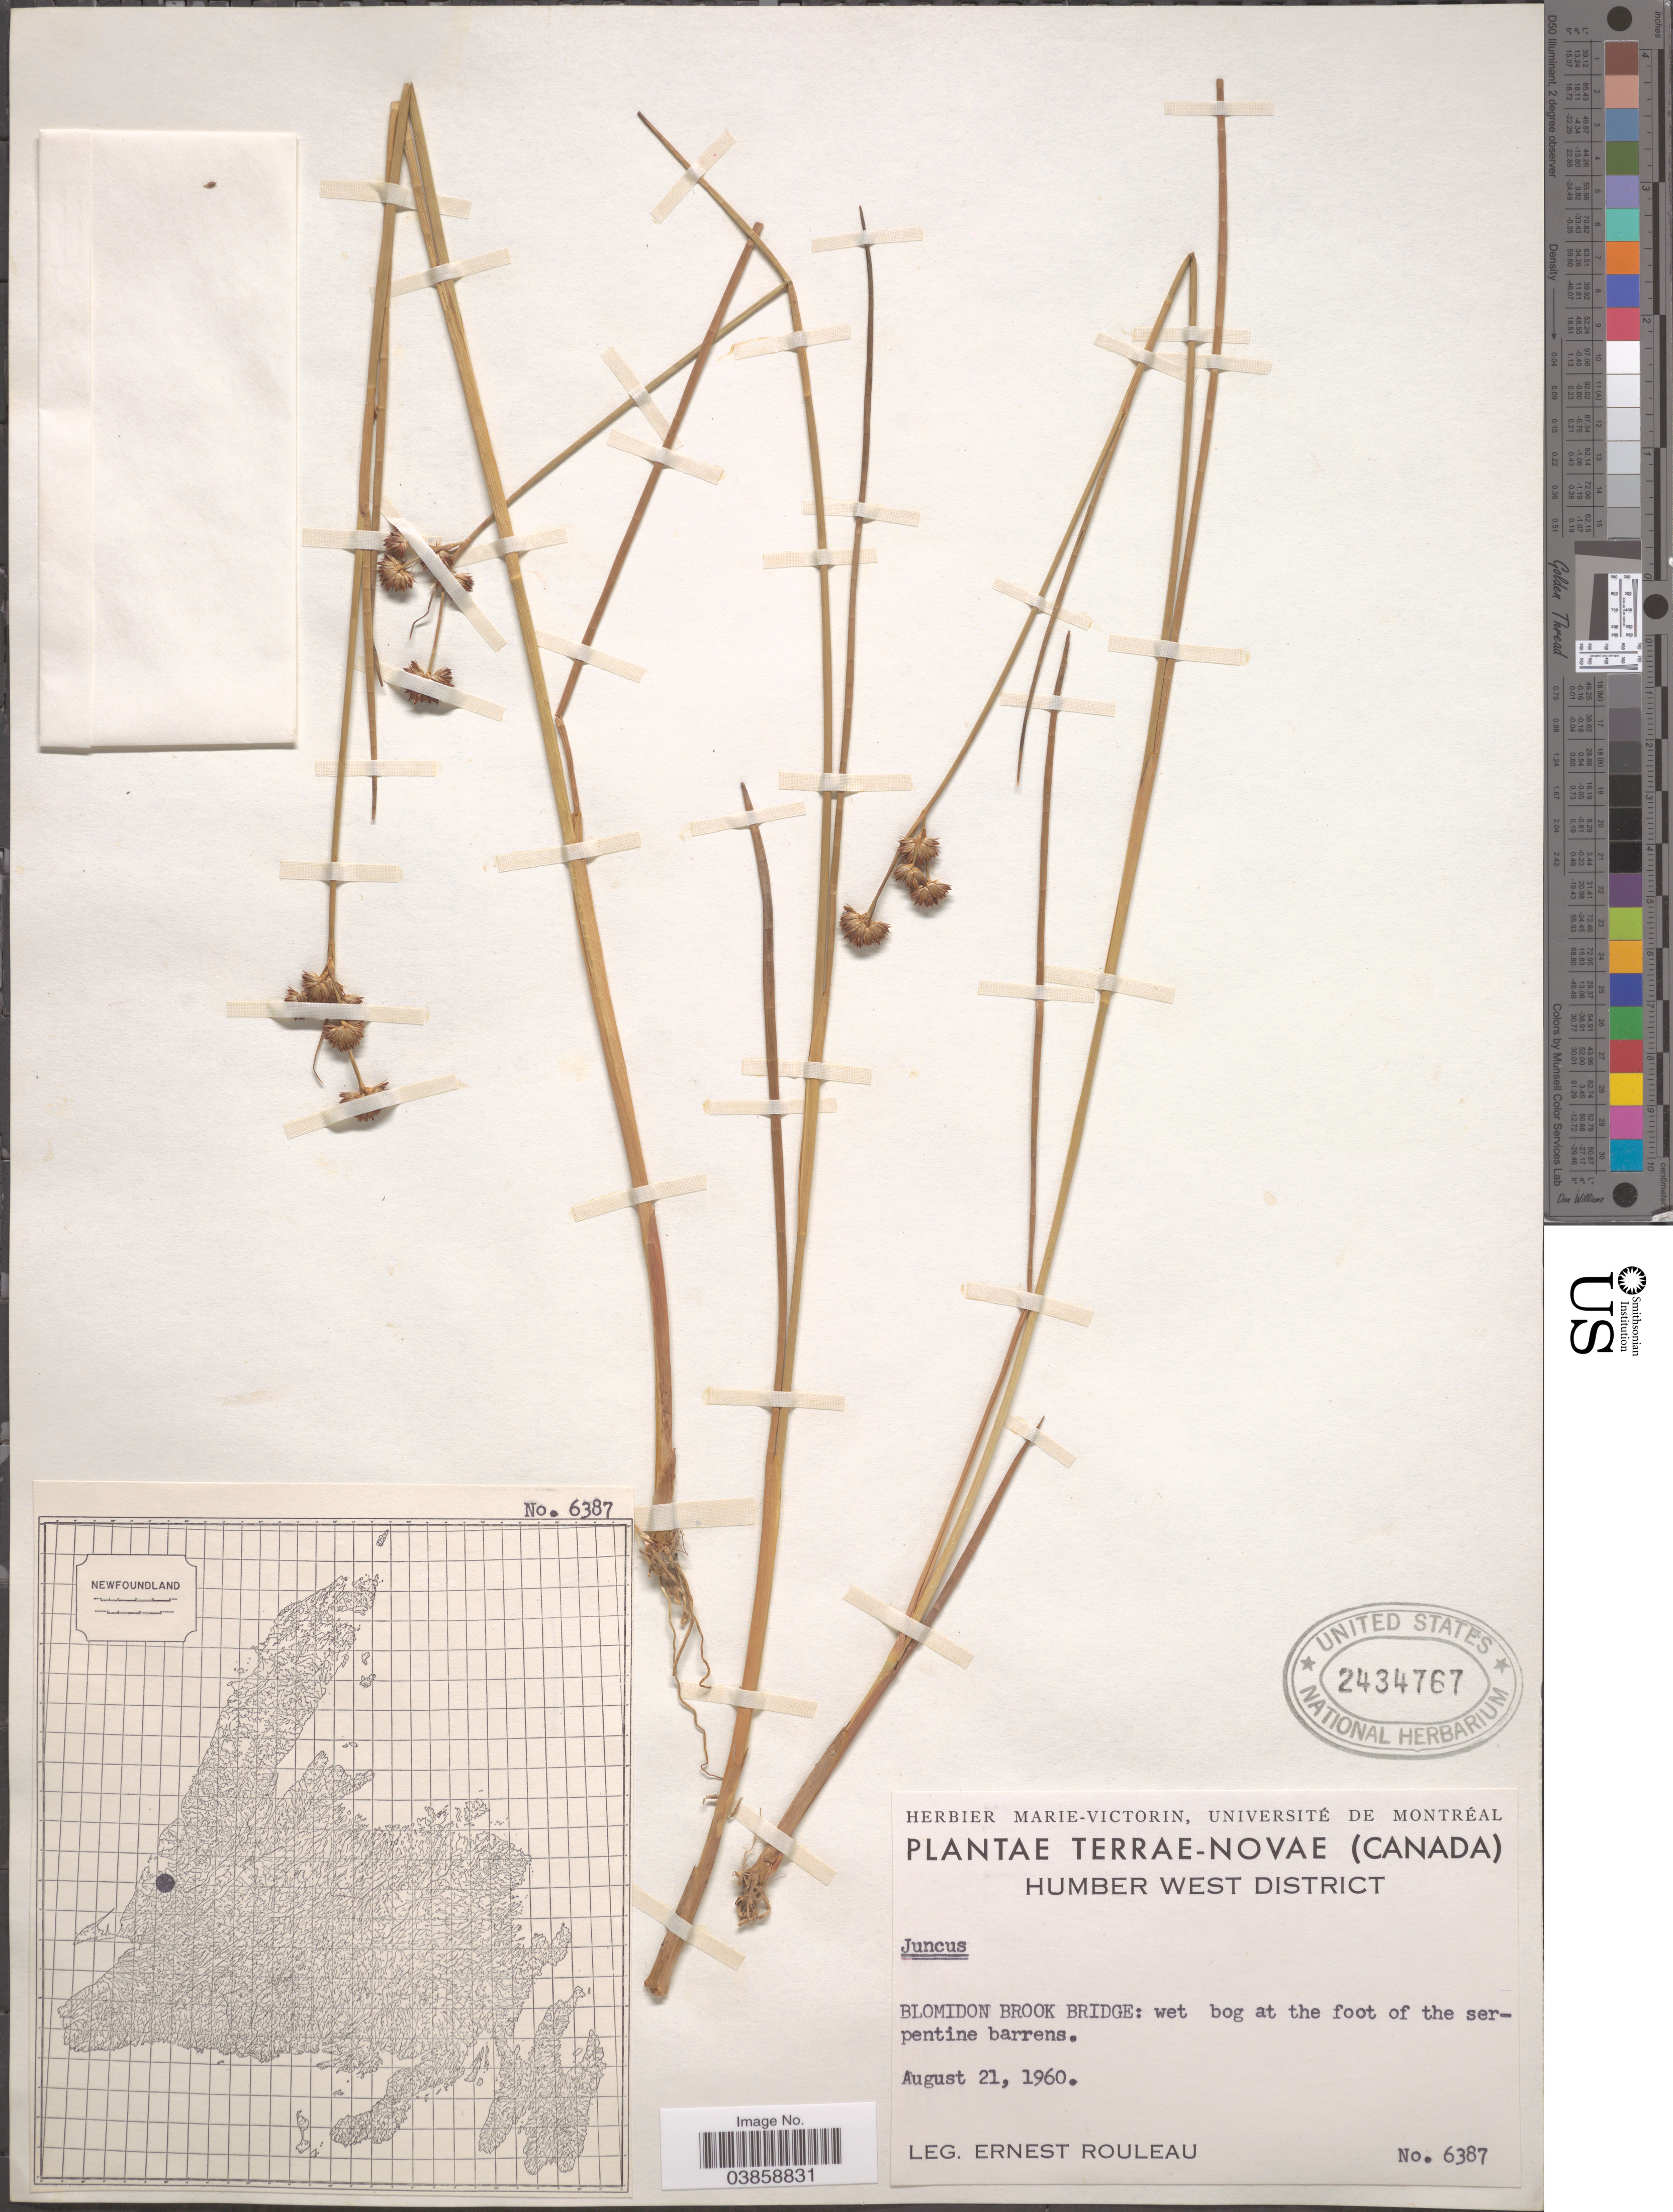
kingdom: Plantae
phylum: Tracheophyta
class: Liliopsida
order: Poales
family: Juncaceae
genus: Juncus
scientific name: Juncus sp.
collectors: J. Rouleau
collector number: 6387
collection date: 1960-08-21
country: Canada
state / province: Newfoundland and Labrador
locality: Terrae-Novae. Humber West District. Blomidon Brook Bridge: wet bog at the foot of the serpentine barrens.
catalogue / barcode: US 2434767